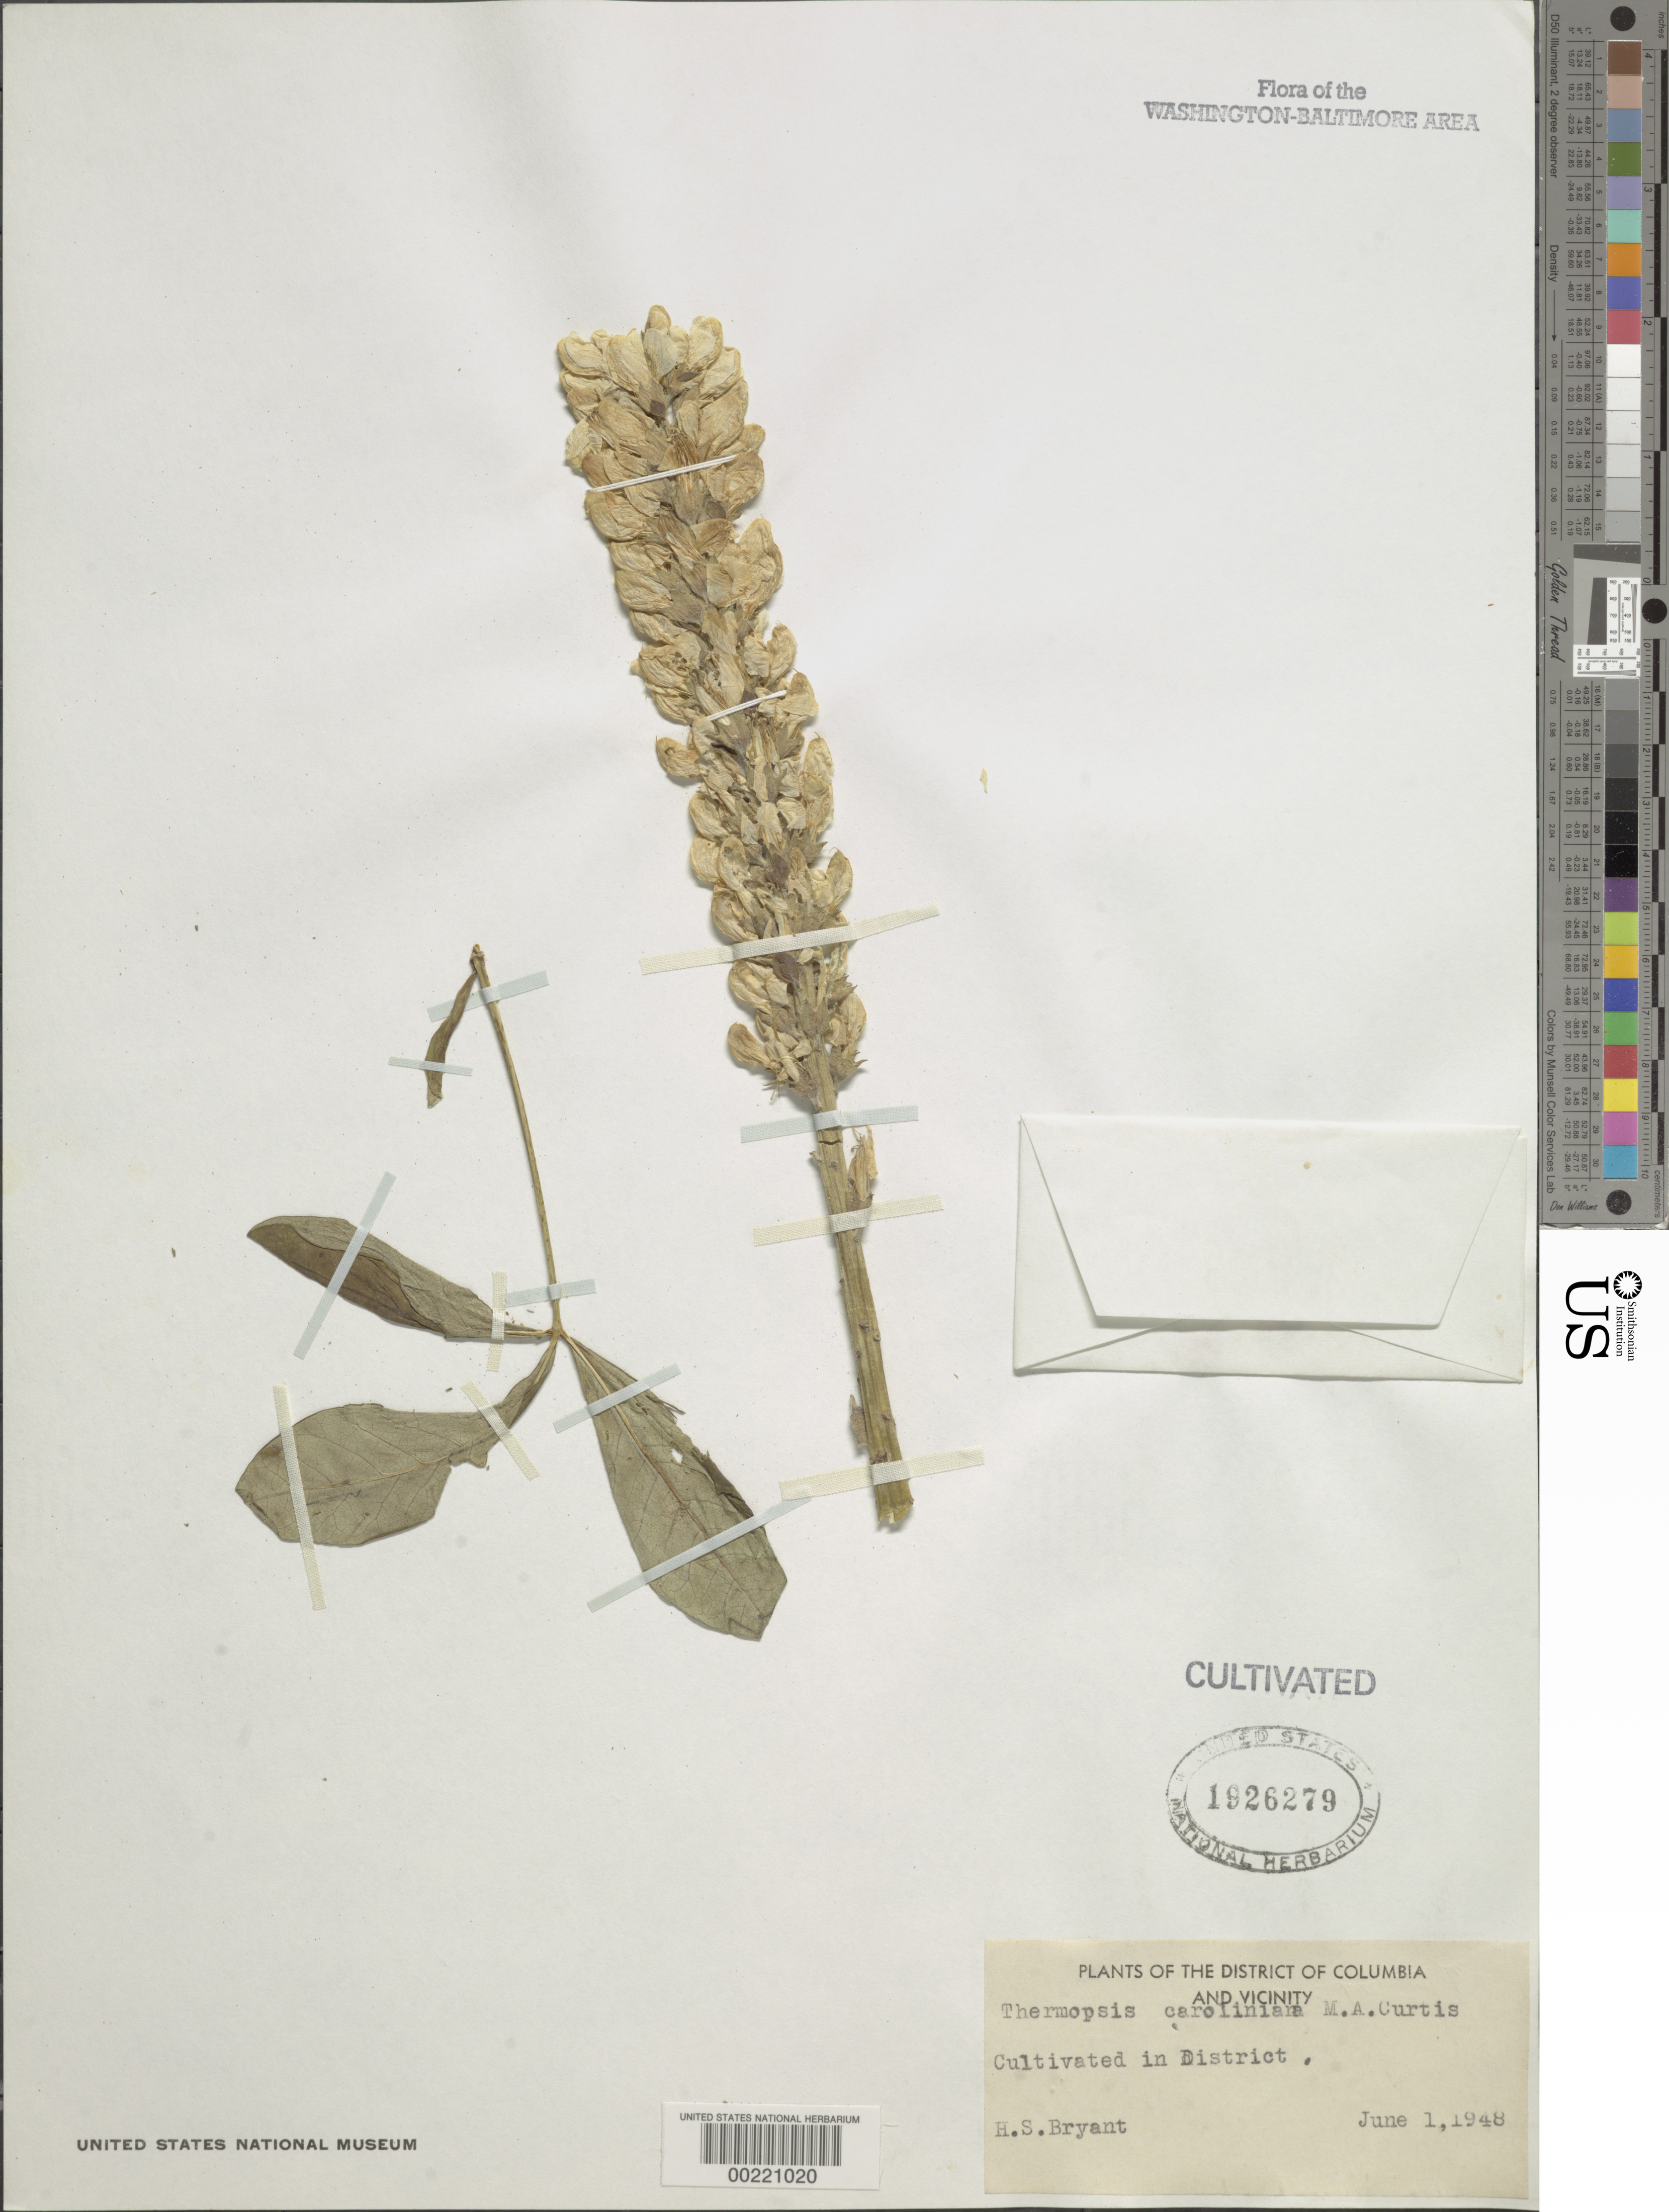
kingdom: Plantae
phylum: Tracheophyta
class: Magnoliopsida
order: Fabales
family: Fabaceae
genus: Thermopsis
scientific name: Thermopsis caroliniana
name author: M.A. Curtis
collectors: H. Bryant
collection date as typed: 01 Jun 1948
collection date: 1948-06-01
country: United States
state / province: District of Columbia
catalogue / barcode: US 1926279